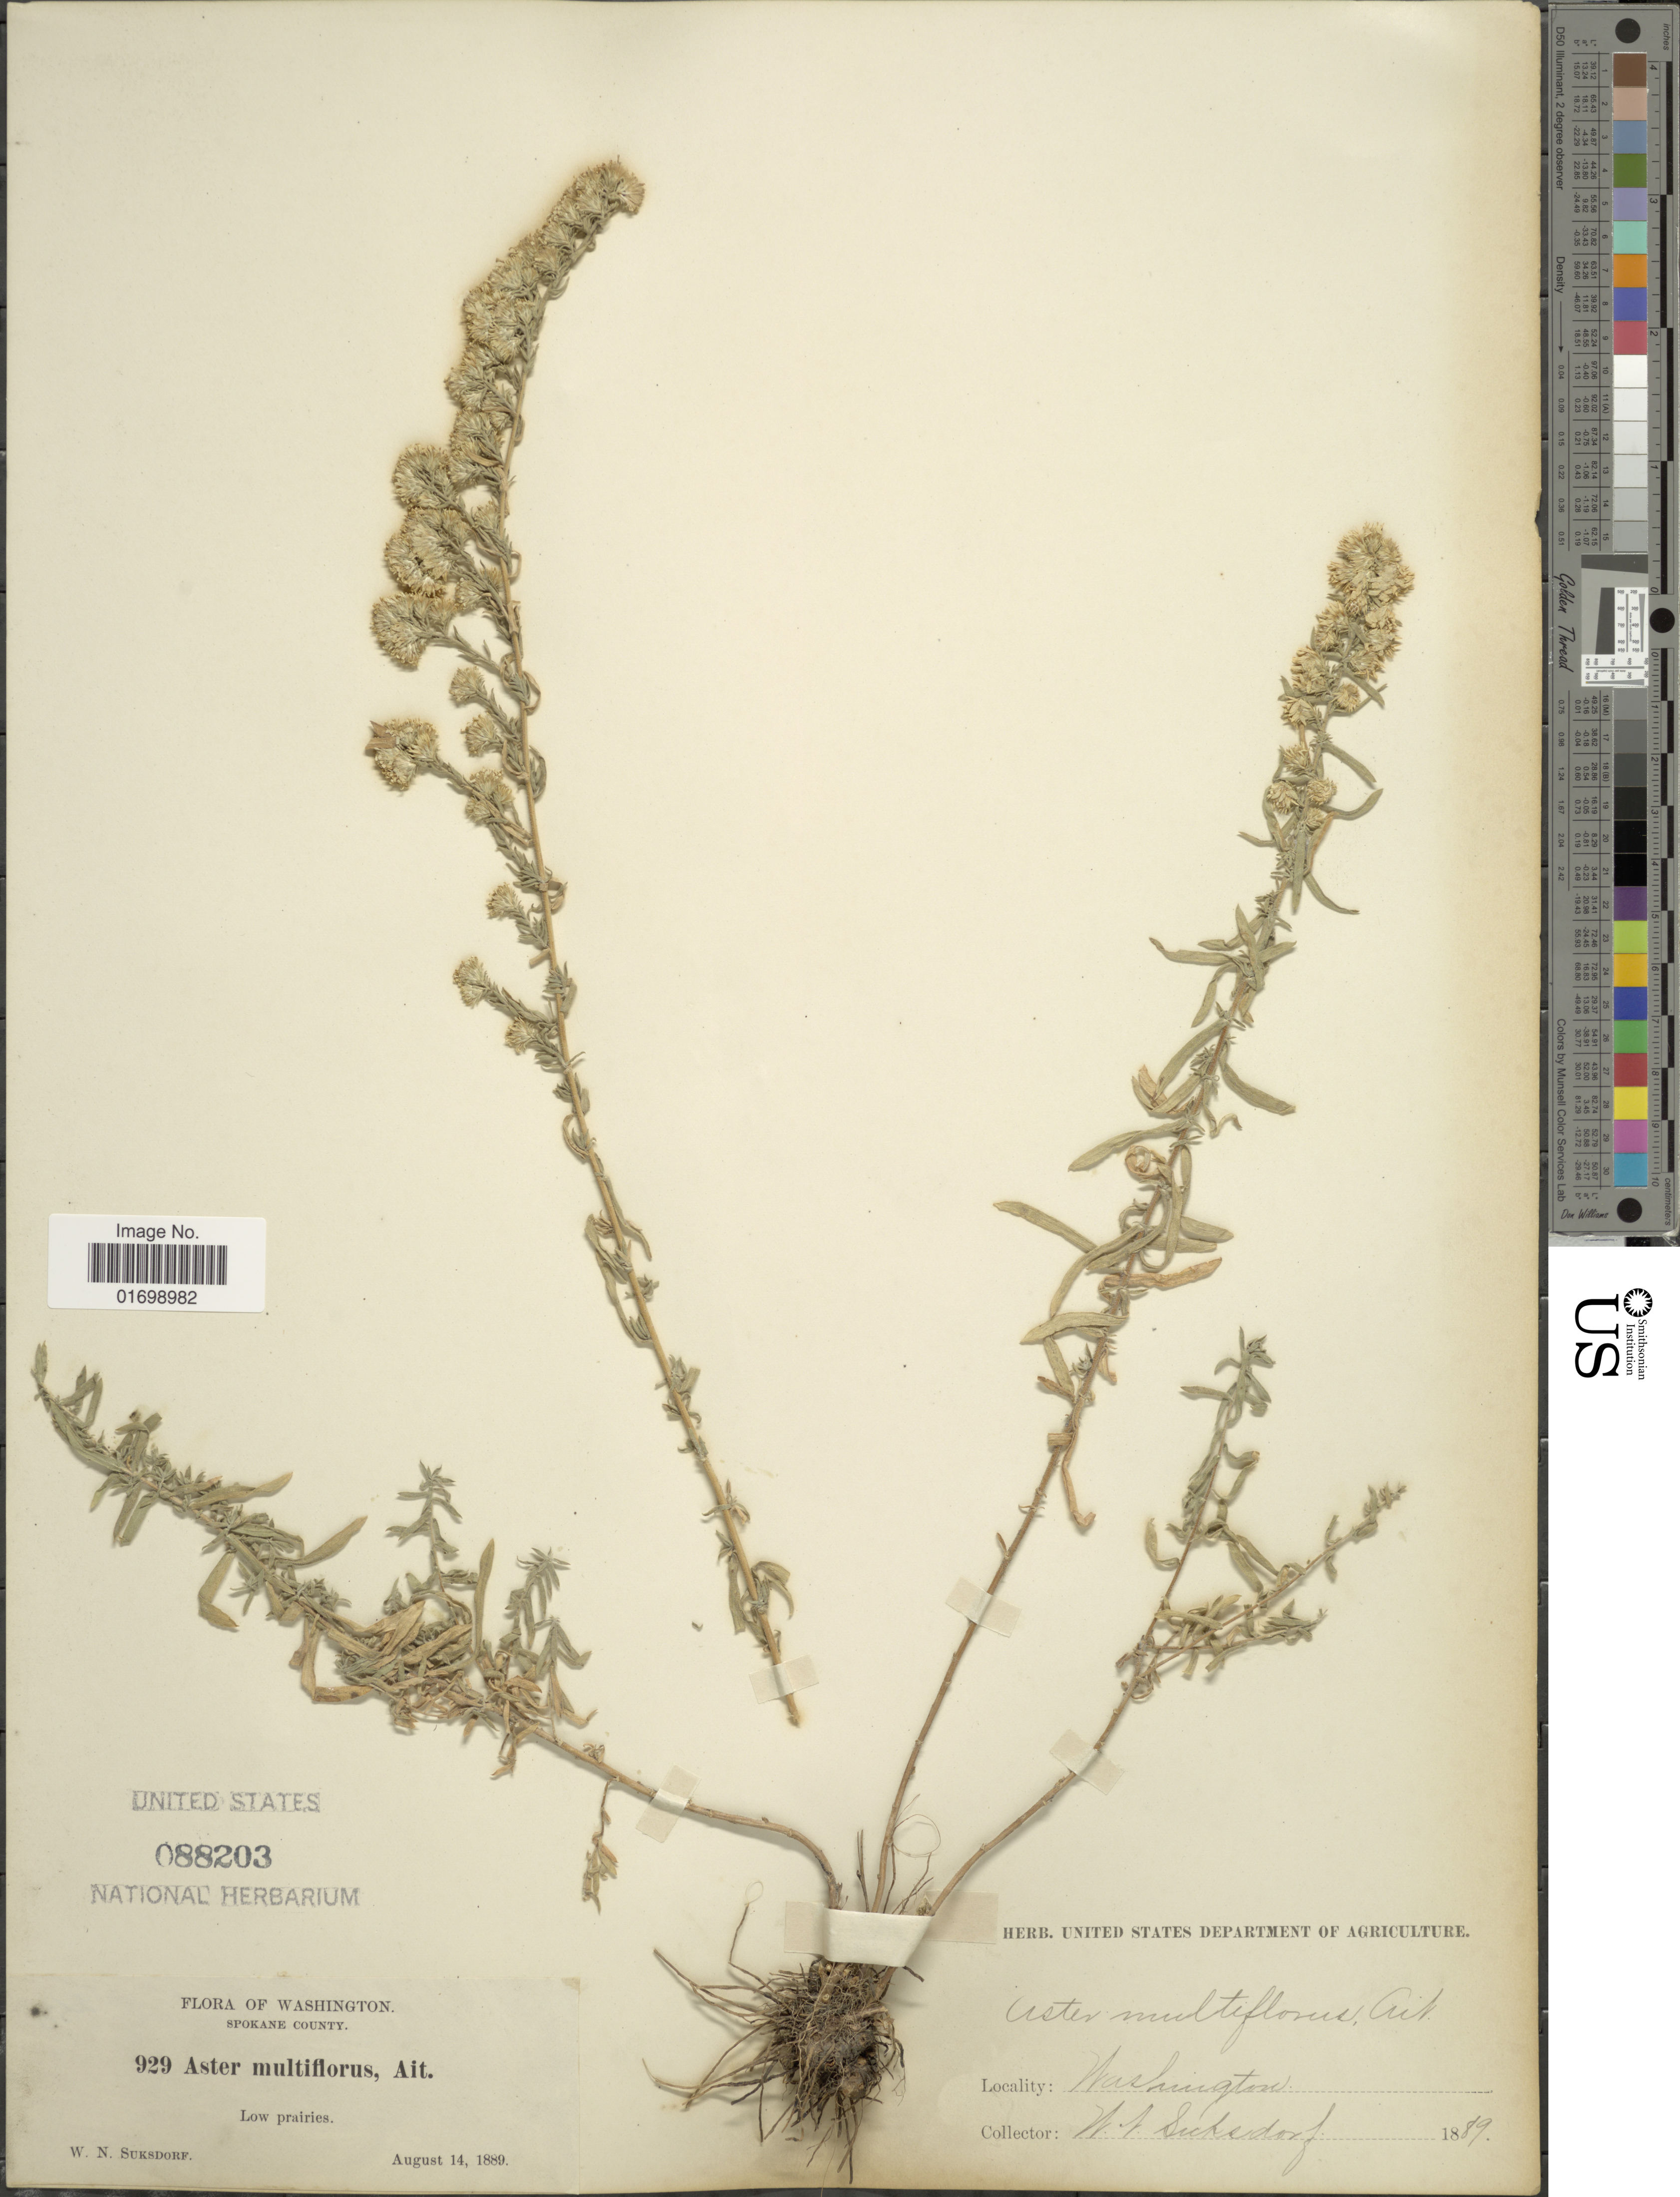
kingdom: Plantae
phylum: Tracheophyta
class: Magnoliopsida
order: Asterales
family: Asteraceae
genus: Symphyotrichum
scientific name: Symphyotrichum ericoides var. prostratum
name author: (Kuntze) G.L. Nesom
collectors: W. N. Suksdorf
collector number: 929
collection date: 1889-08-14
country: United States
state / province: Washington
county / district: Spokane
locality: Spokane County, low prairies.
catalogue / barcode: US 88203